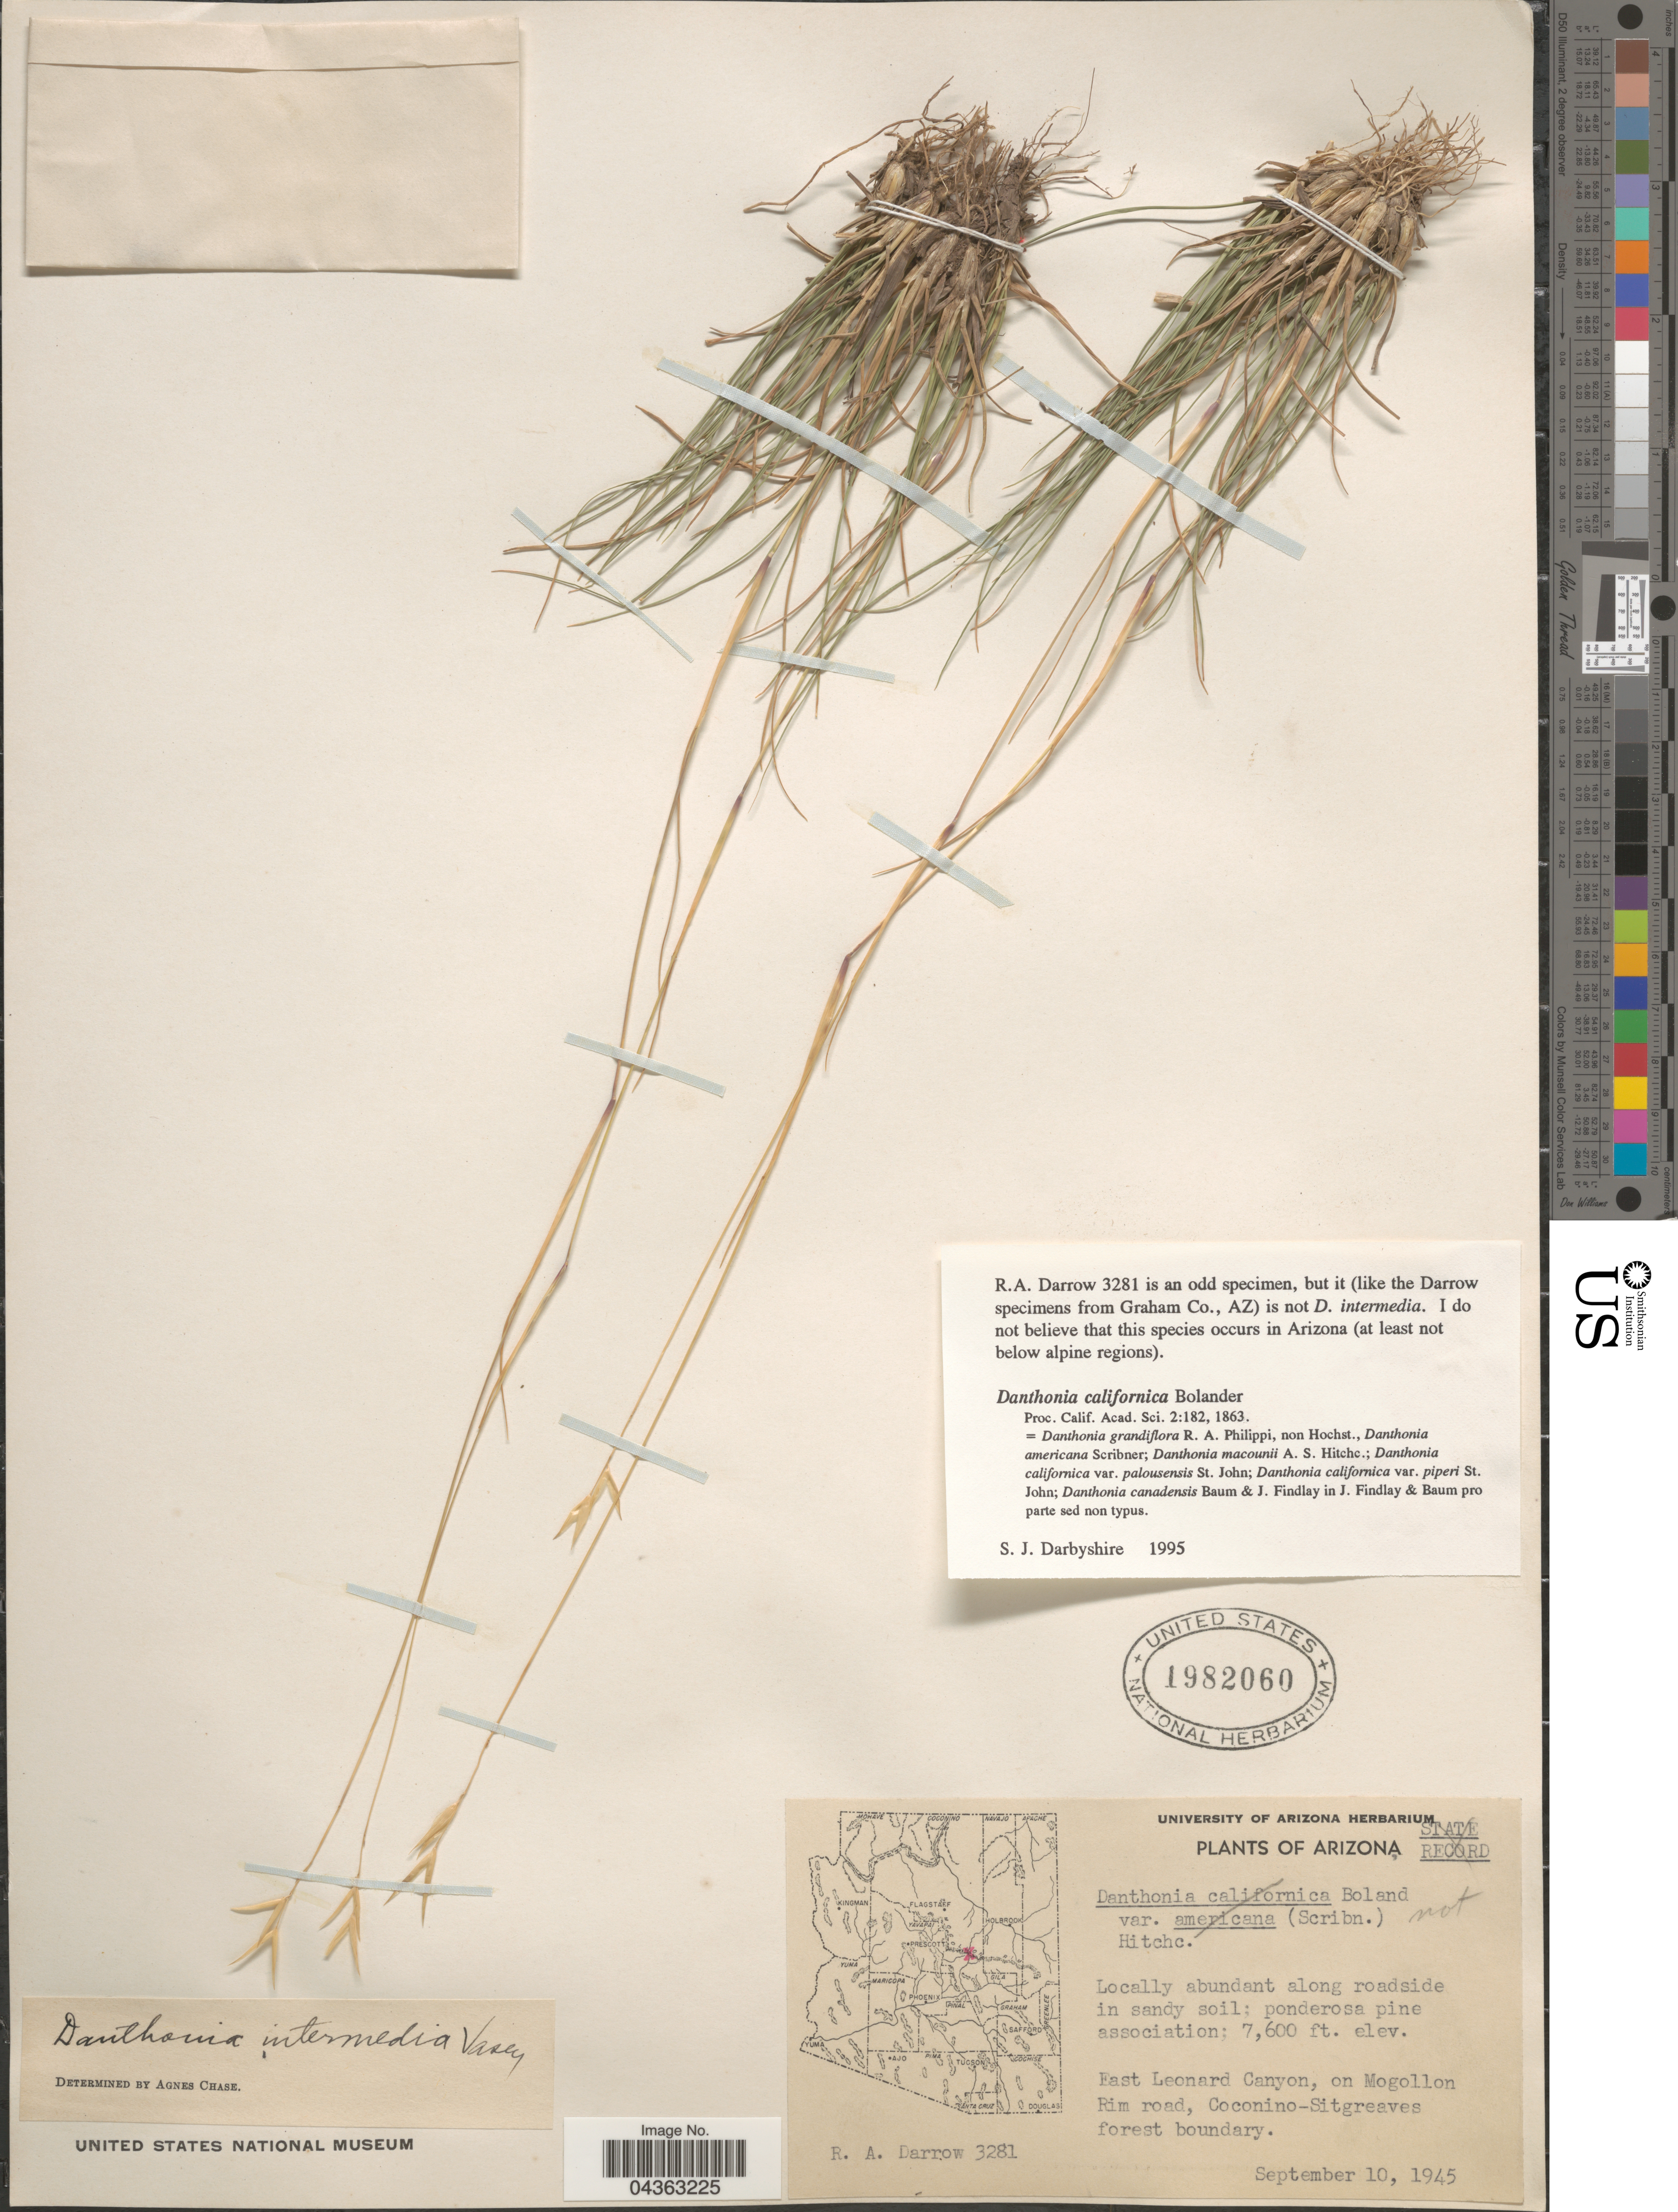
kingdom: Plantae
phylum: Tracheophyta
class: Liliopsida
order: Poales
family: Poaceae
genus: Danthonia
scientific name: Danthonia californica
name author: Bol.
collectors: R. A. Darrow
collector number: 3281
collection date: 1945-09-10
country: United States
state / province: Arizona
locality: East Leonard Canyon, on Mogollon Rim road, Coconino-Sitgreaves forest boundary.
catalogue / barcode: US 1982060